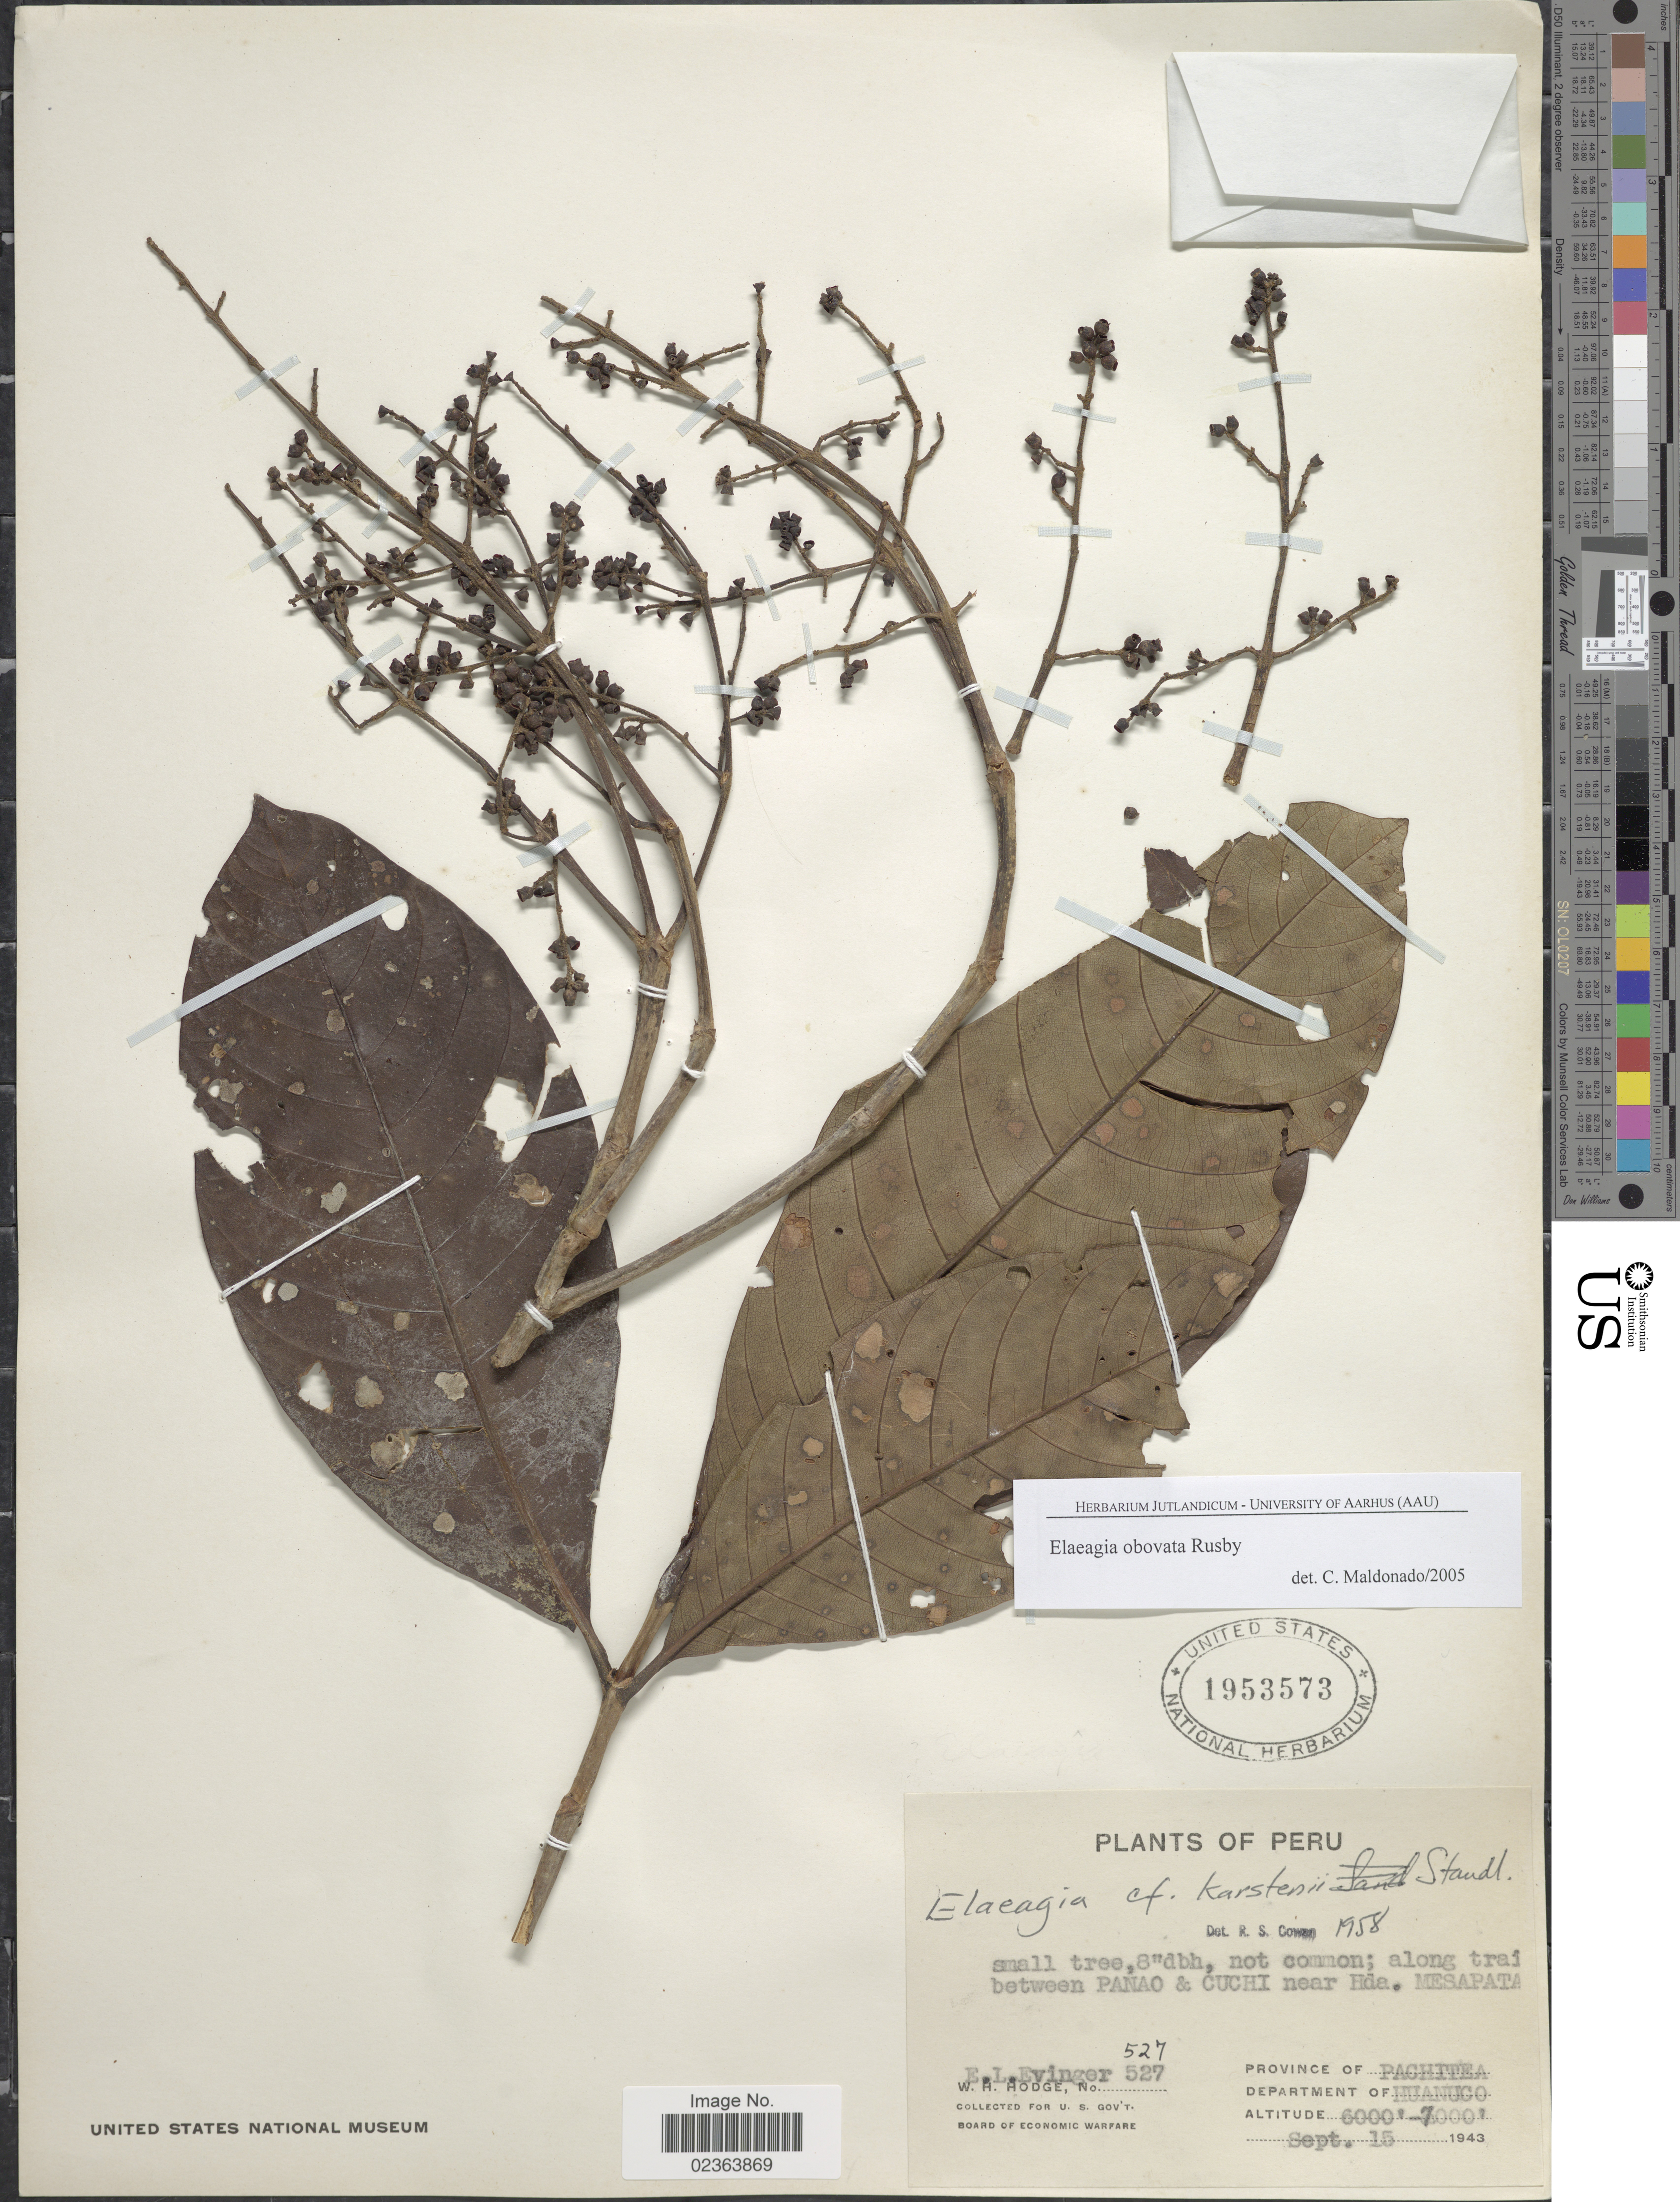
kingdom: Plantae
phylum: Tracheophyta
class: Magnoliopsida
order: Gentianales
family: Rubiaceae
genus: Elaeagia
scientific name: Elaeagia obovata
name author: Rusby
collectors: E. Evinger & W. Hodge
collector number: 527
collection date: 1943-09-15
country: Peru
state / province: Huánuco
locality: Along trail between Panao & Cuchi near Hda. Mesapata, Province of Pachitea, Department of Huanuco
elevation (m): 1829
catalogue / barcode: US 1953573